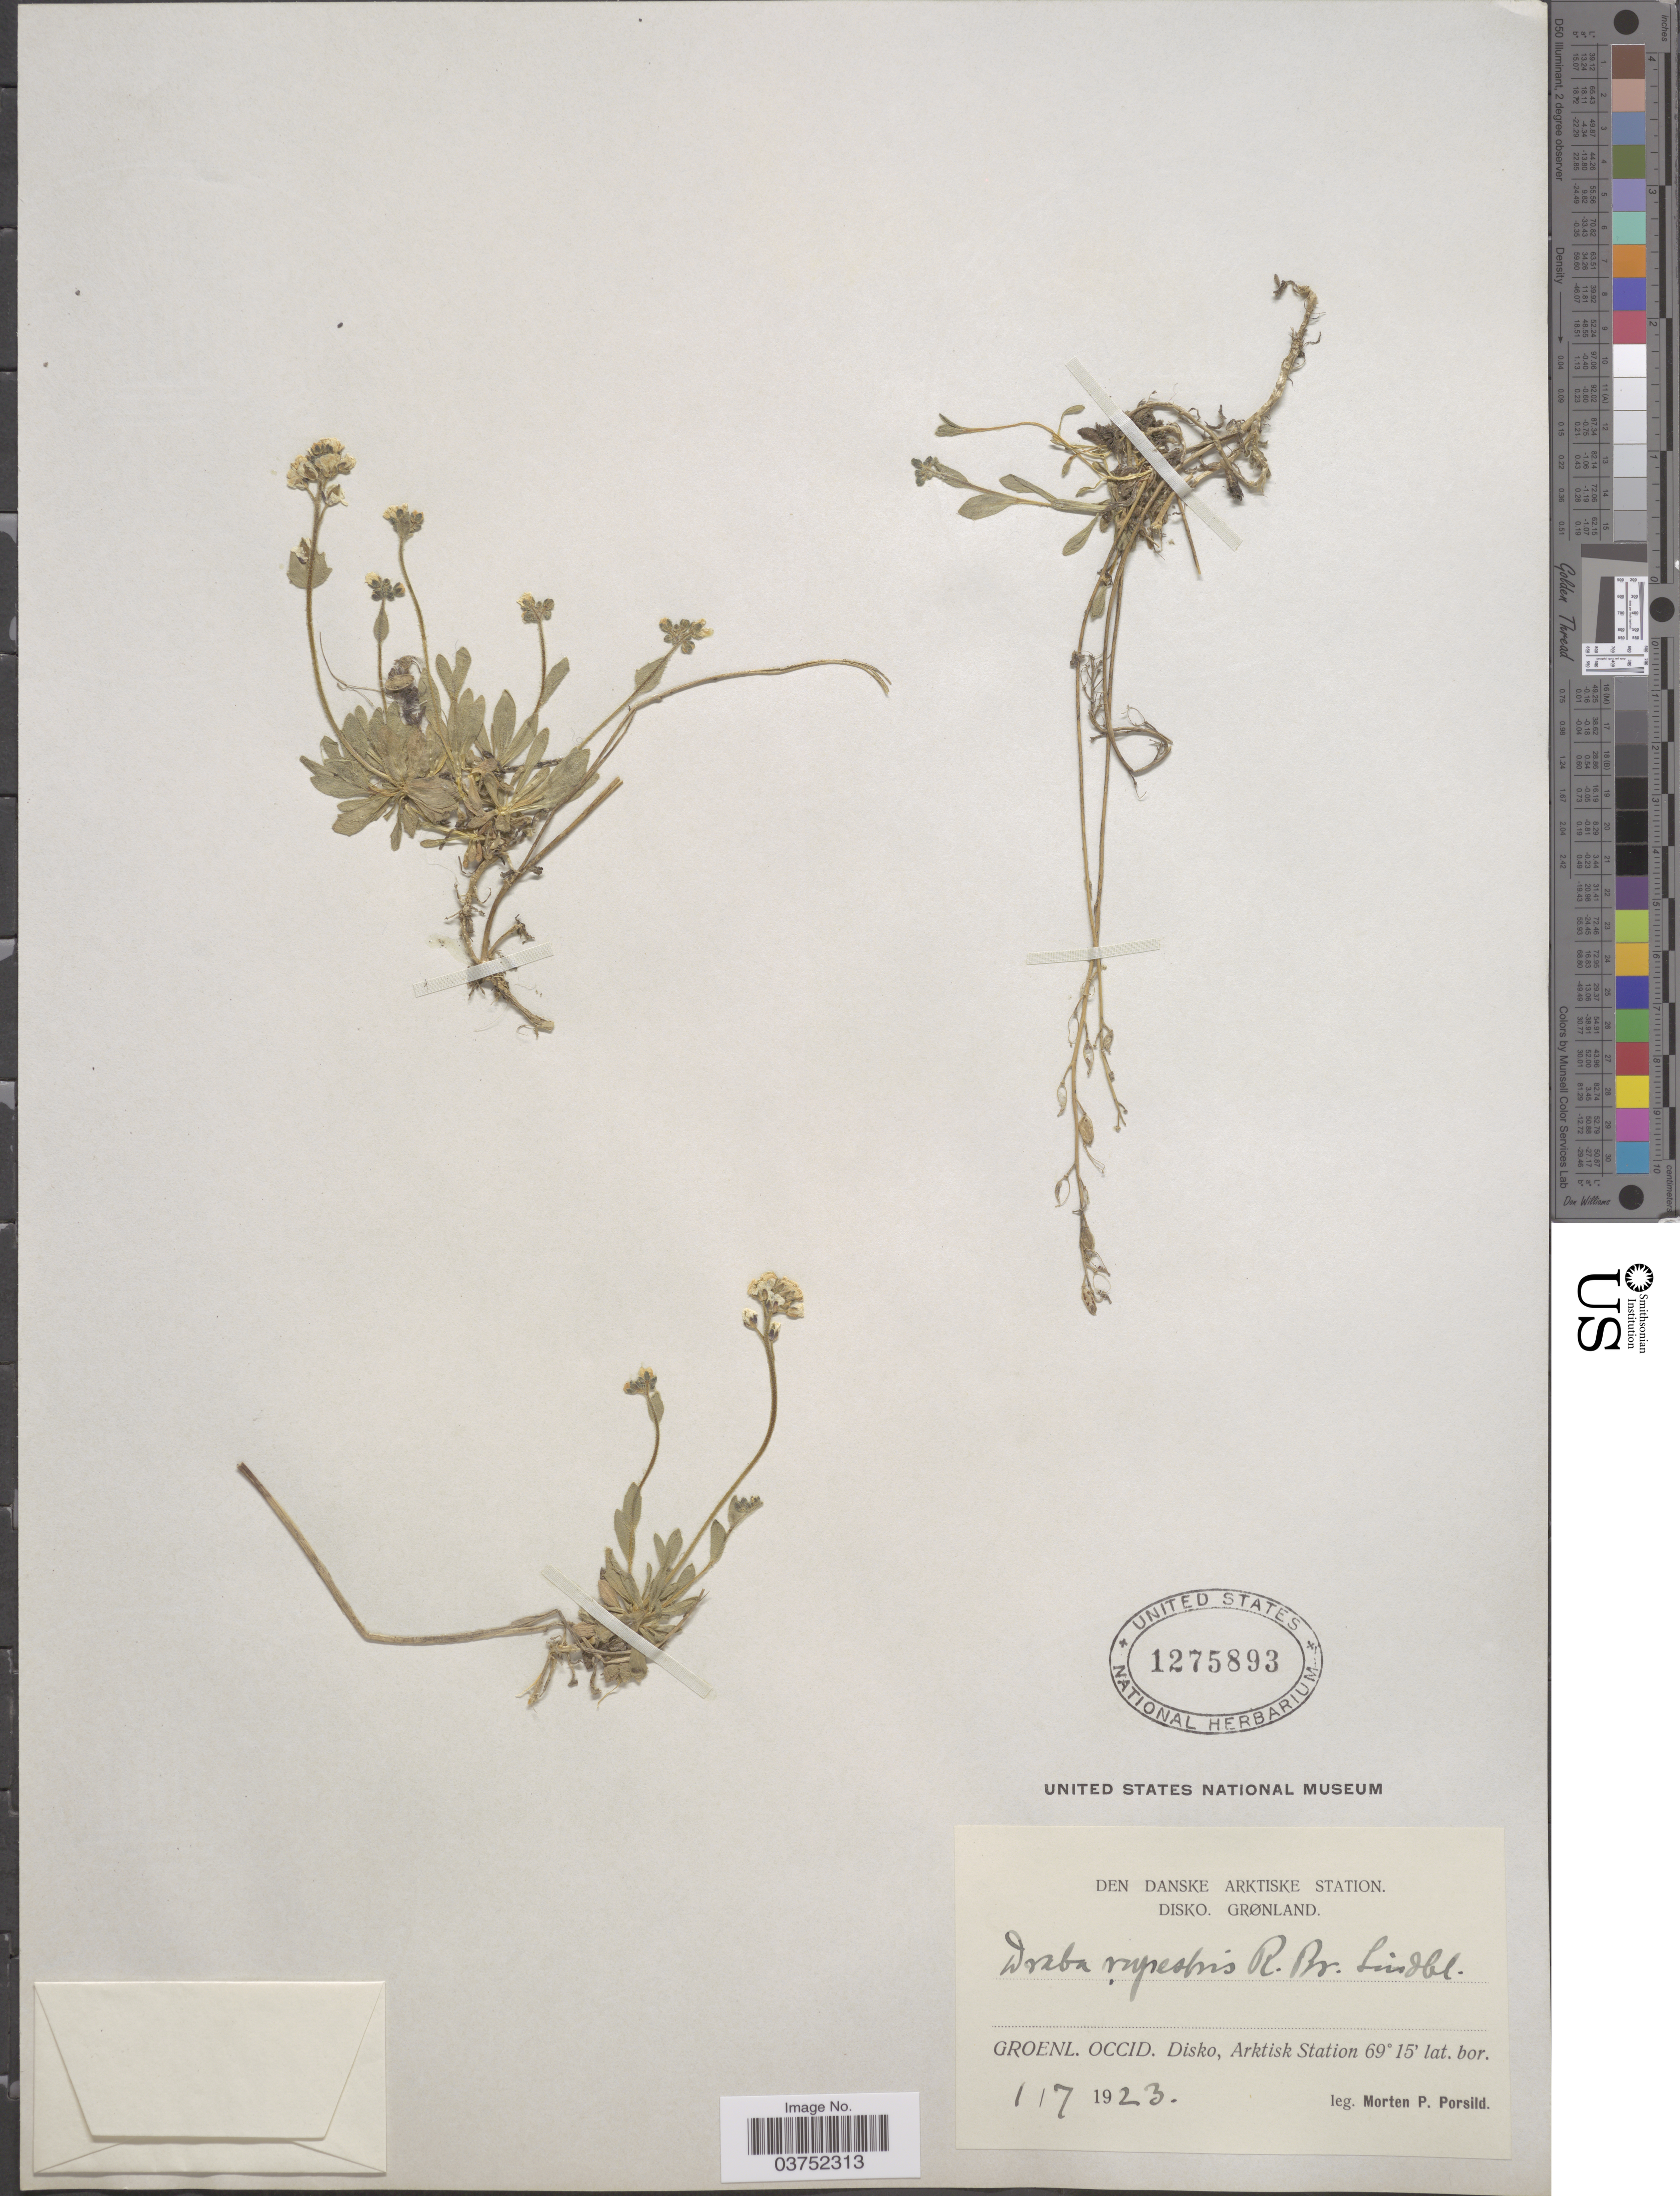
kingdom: Plantae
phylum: Tracheophyta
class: Magnoliopsida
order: Brassicales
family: Brassicaceae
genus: Draba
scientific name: Draba rupestris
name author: W.T. Aiton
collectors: M. P. Porsild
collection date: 1923-07-01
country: Greenland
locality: Den Danske Arktiske Station Disko. Grønland. Groenl. Occid. Disko, Arktisk Station.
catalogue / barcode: US 1275893